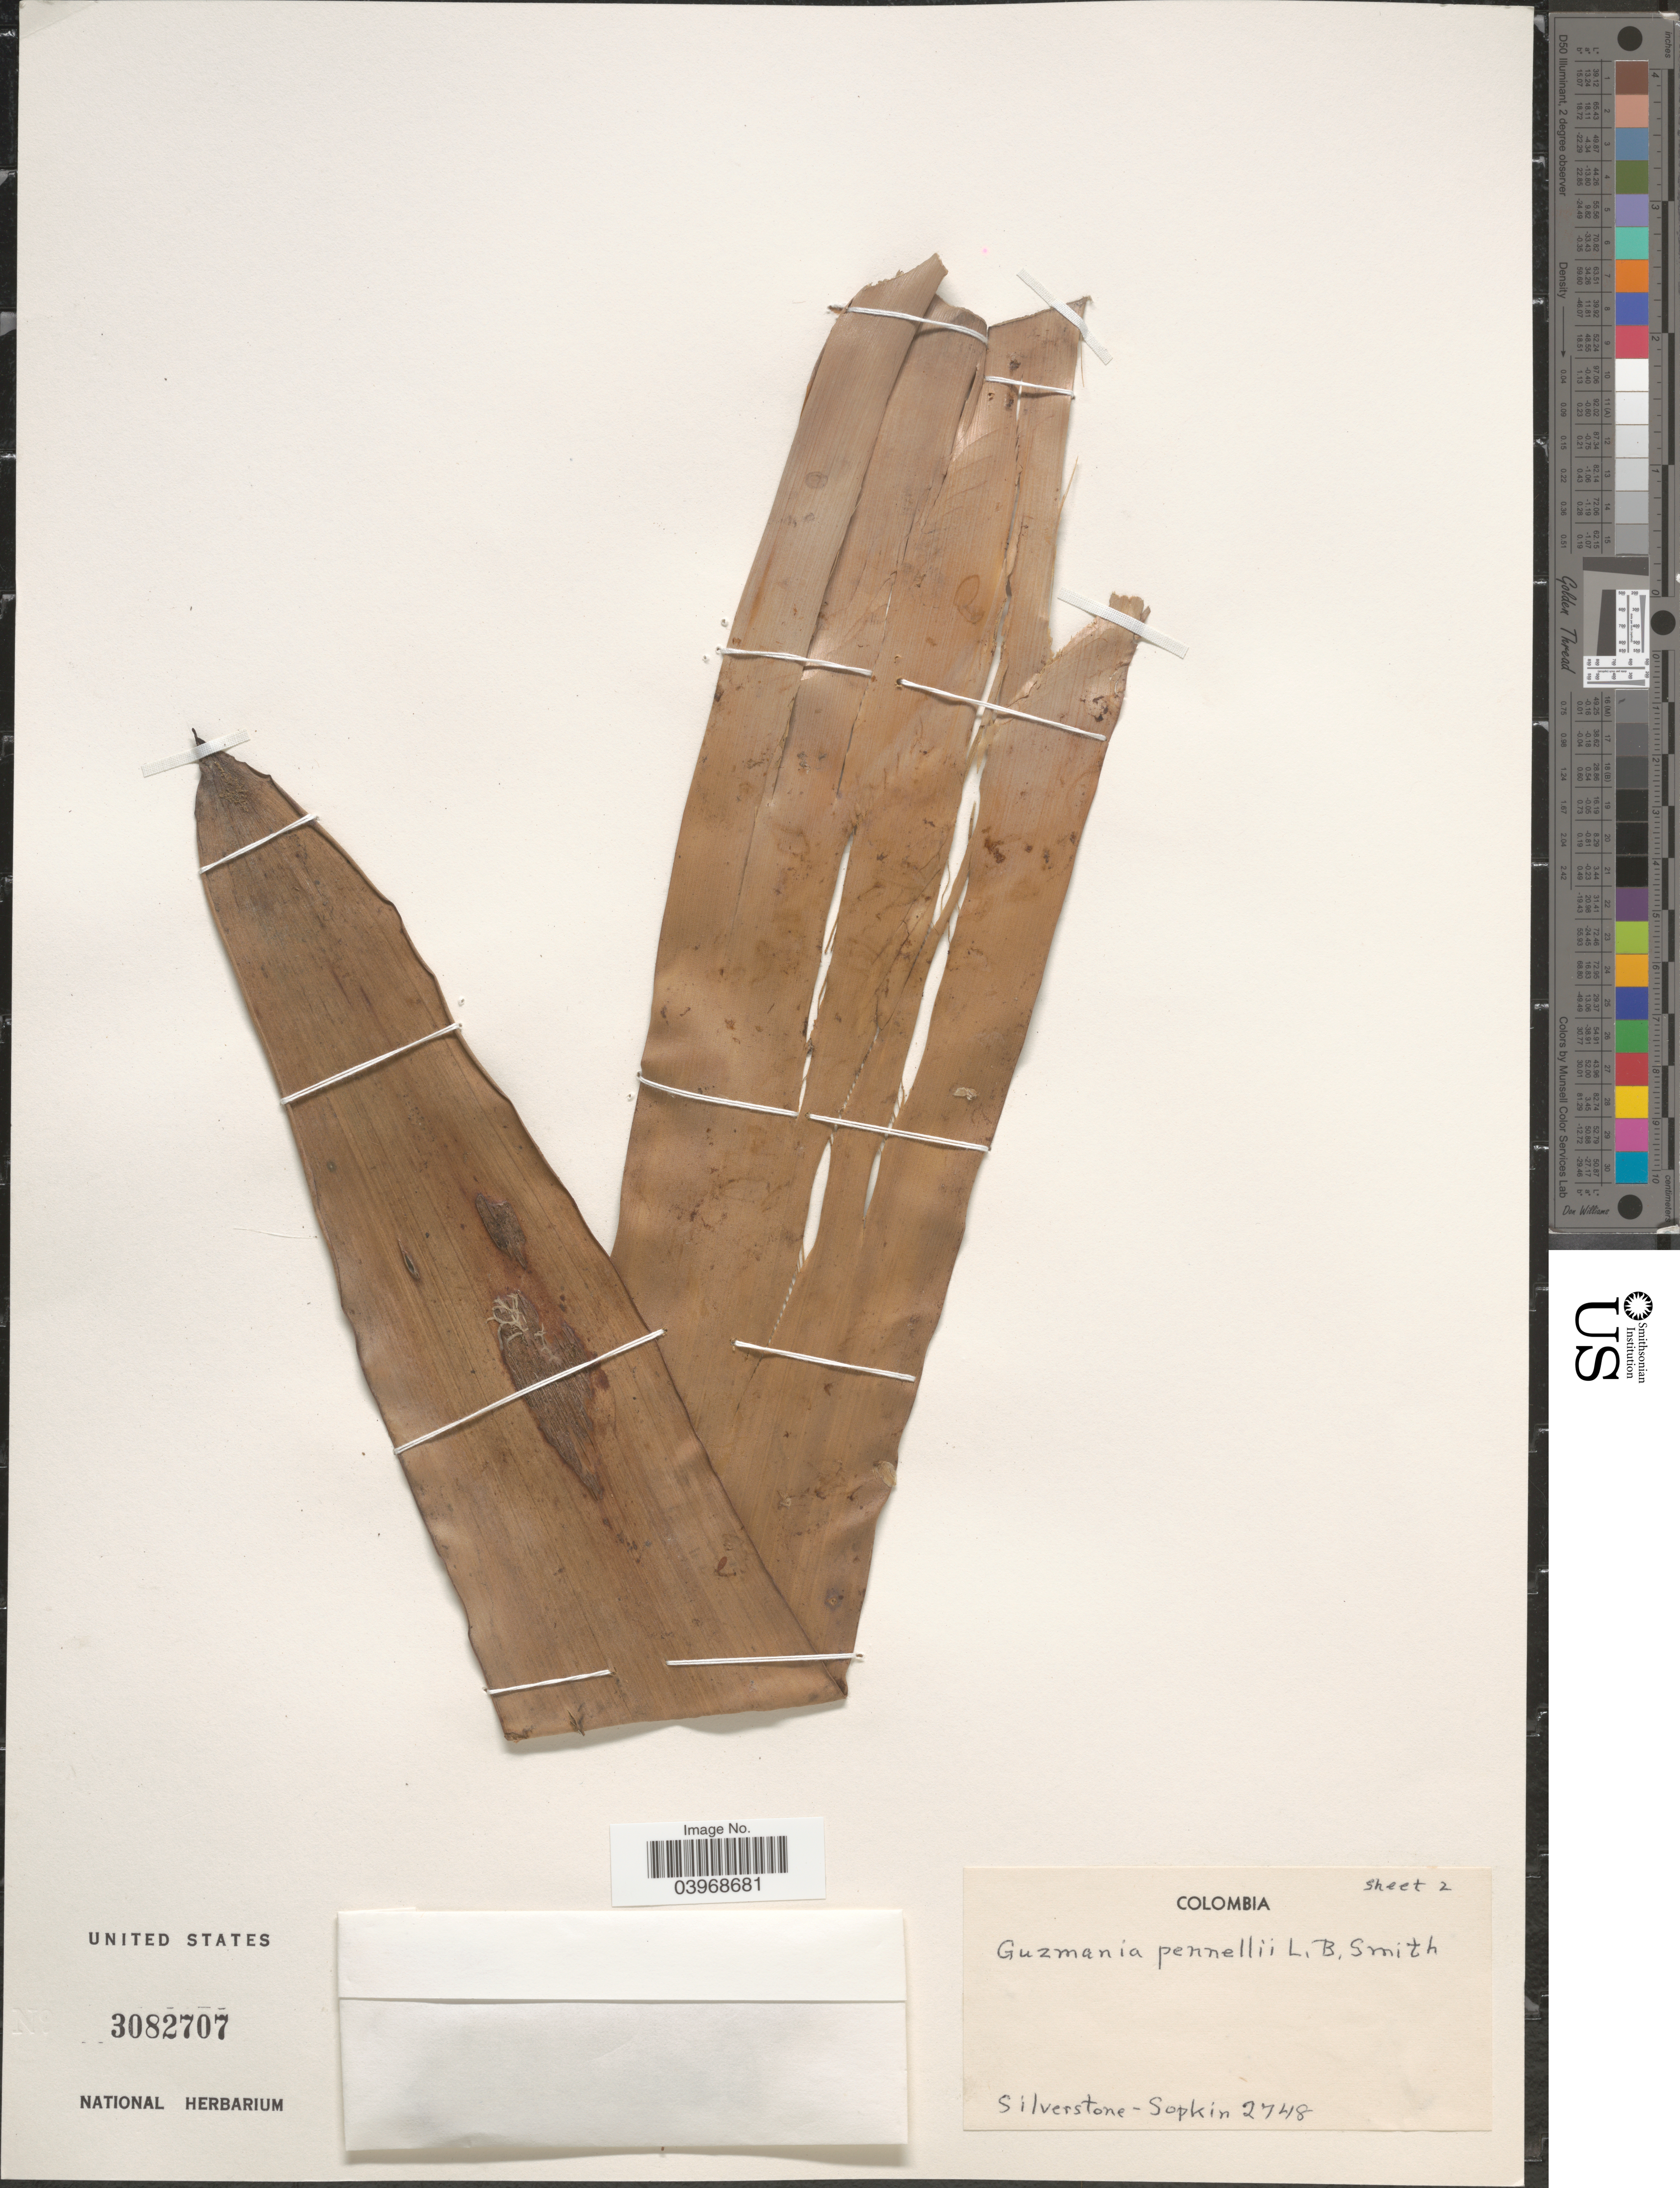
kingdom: Plantae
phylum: Tracheophyta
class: Liliopsida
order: Poales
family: Bromeliaceae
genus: Guzmania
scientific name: Guzmania pennellii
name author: L.B. Sm.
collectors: Silverstone-Sopkin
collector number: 2748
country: Colombia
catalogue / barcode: US 3082707